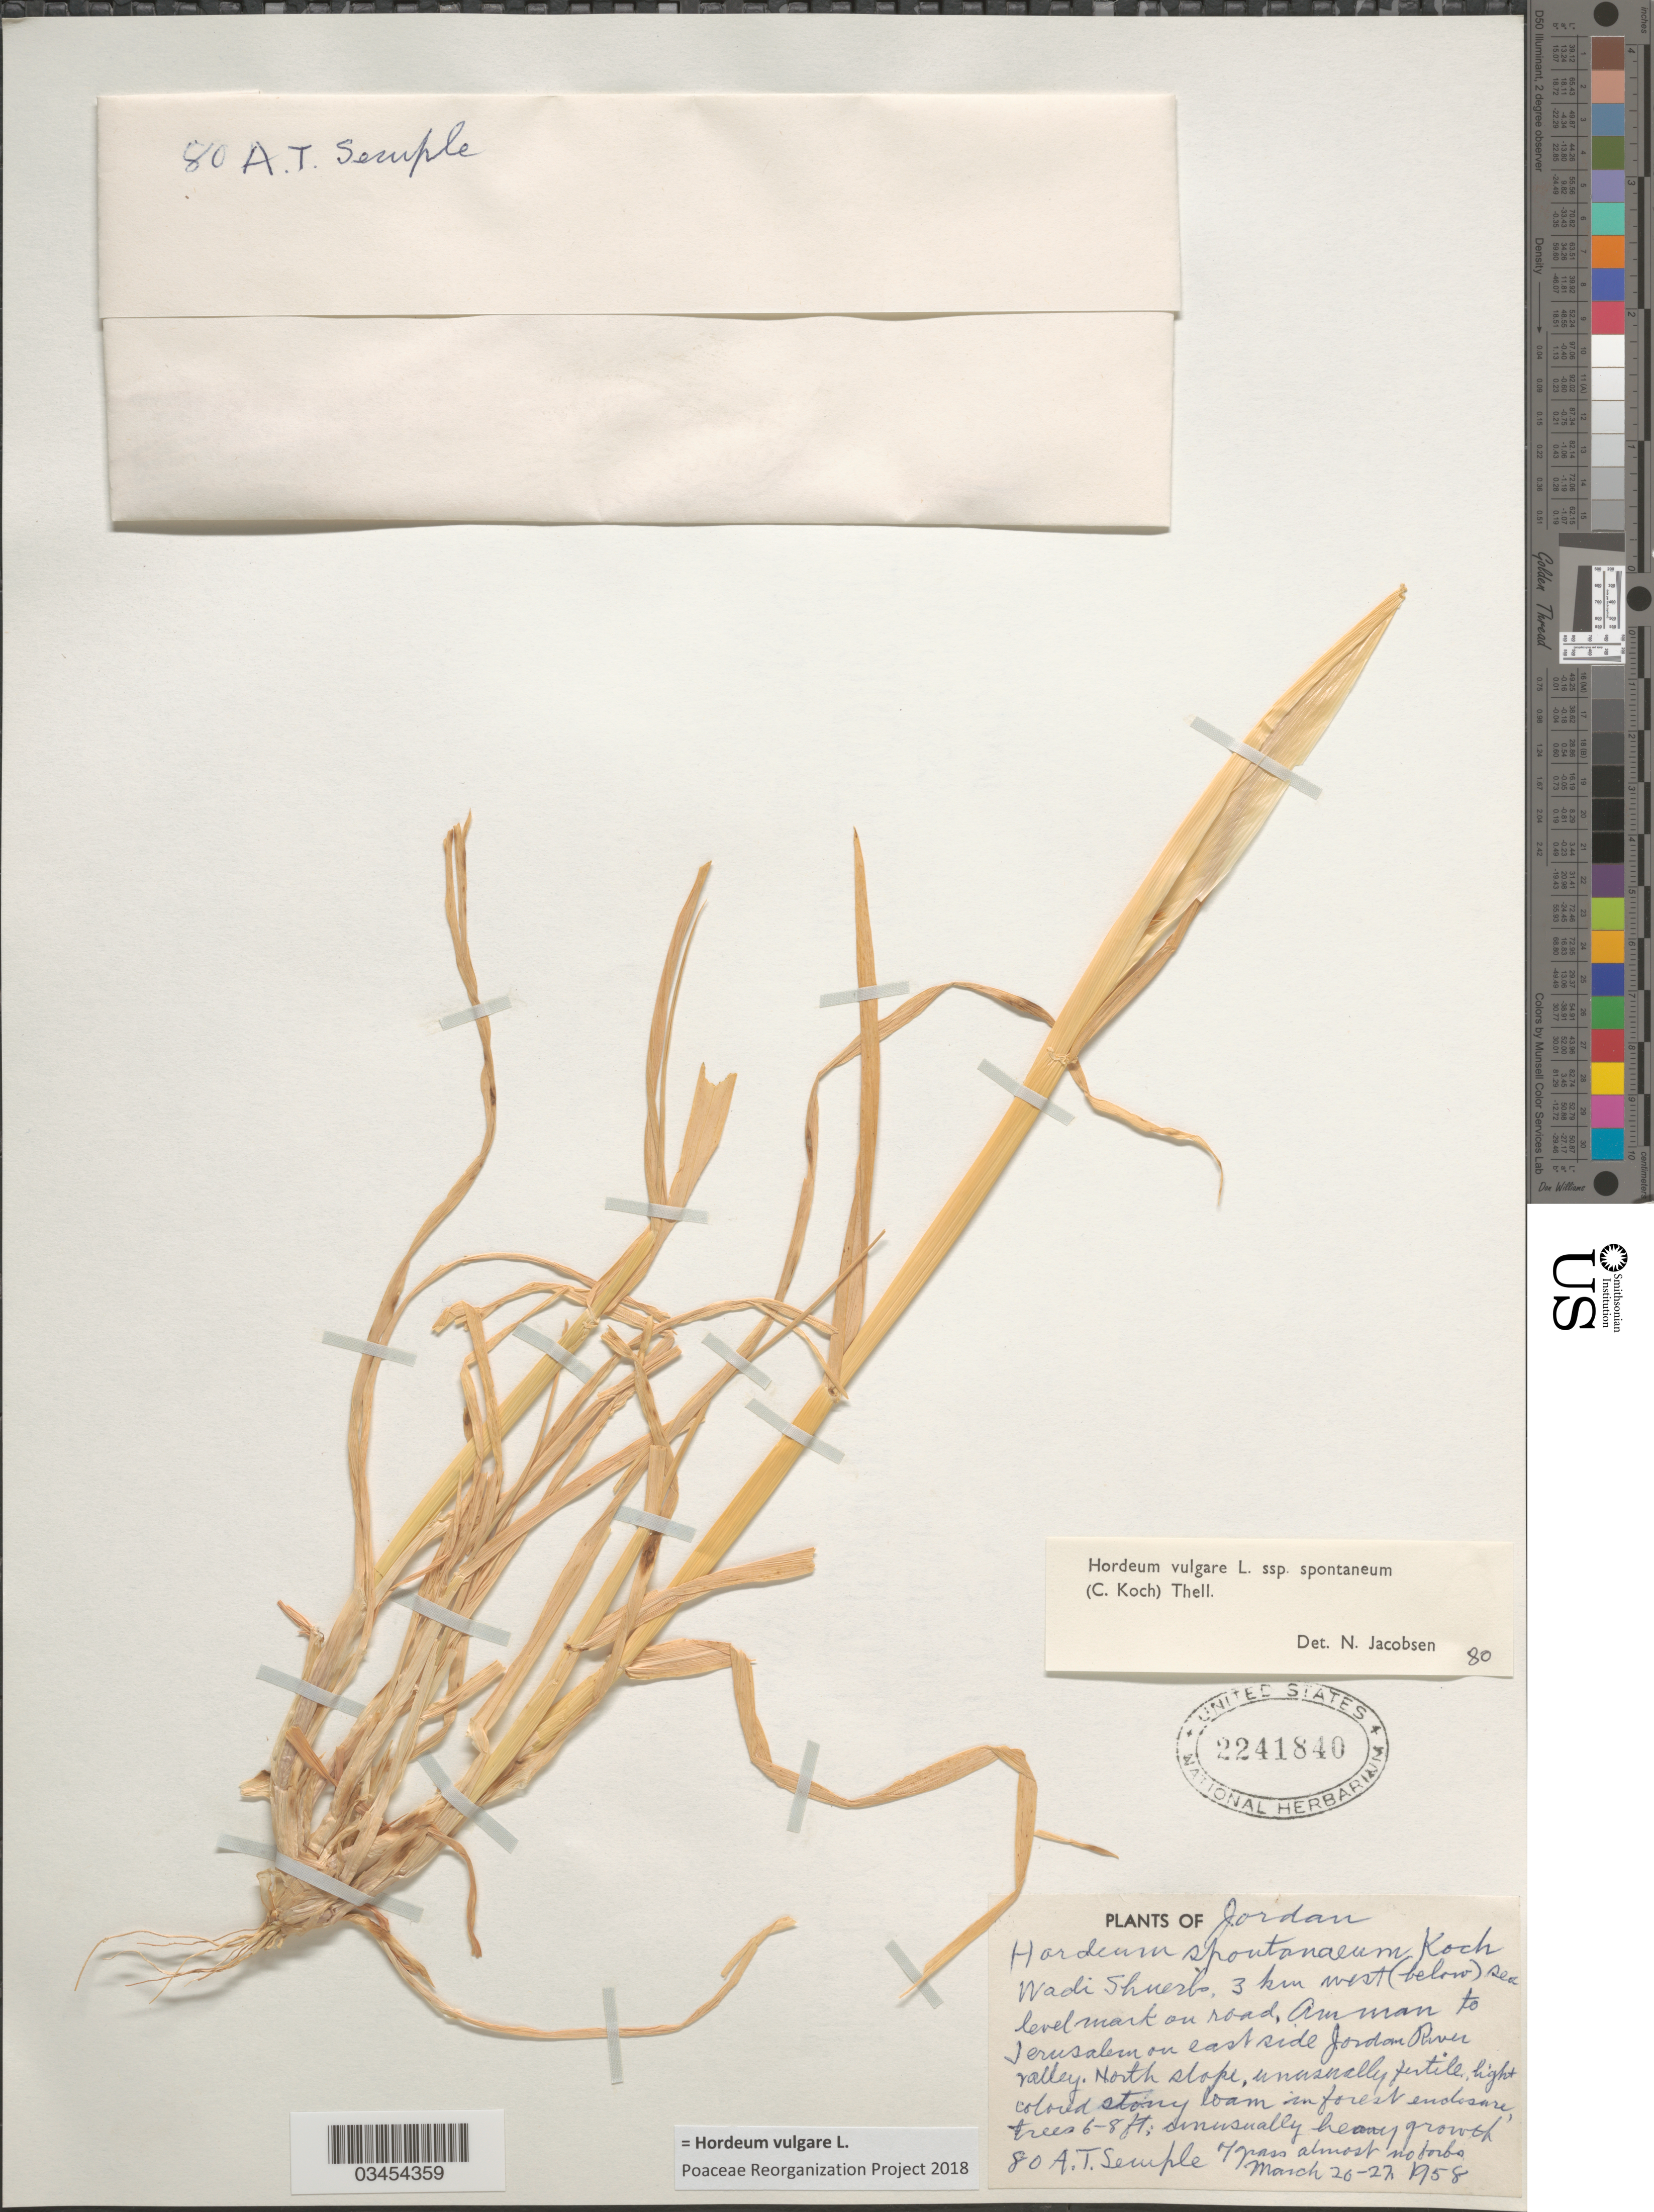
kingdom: Plantae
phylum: Tracheophyta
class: Liliopsida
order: Poales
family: Poaceae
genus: Hordeum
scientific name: Hordeum vulgare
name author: L.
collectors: A. Semple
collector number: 80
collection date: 1958-03-26/1959-03-27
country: Jordan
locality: Wadi Shuerb, 3 km west (below) sea level mark on road. Amman to Jerusalem on east side Jordan River valley. North slope.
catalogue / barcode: US 2241840